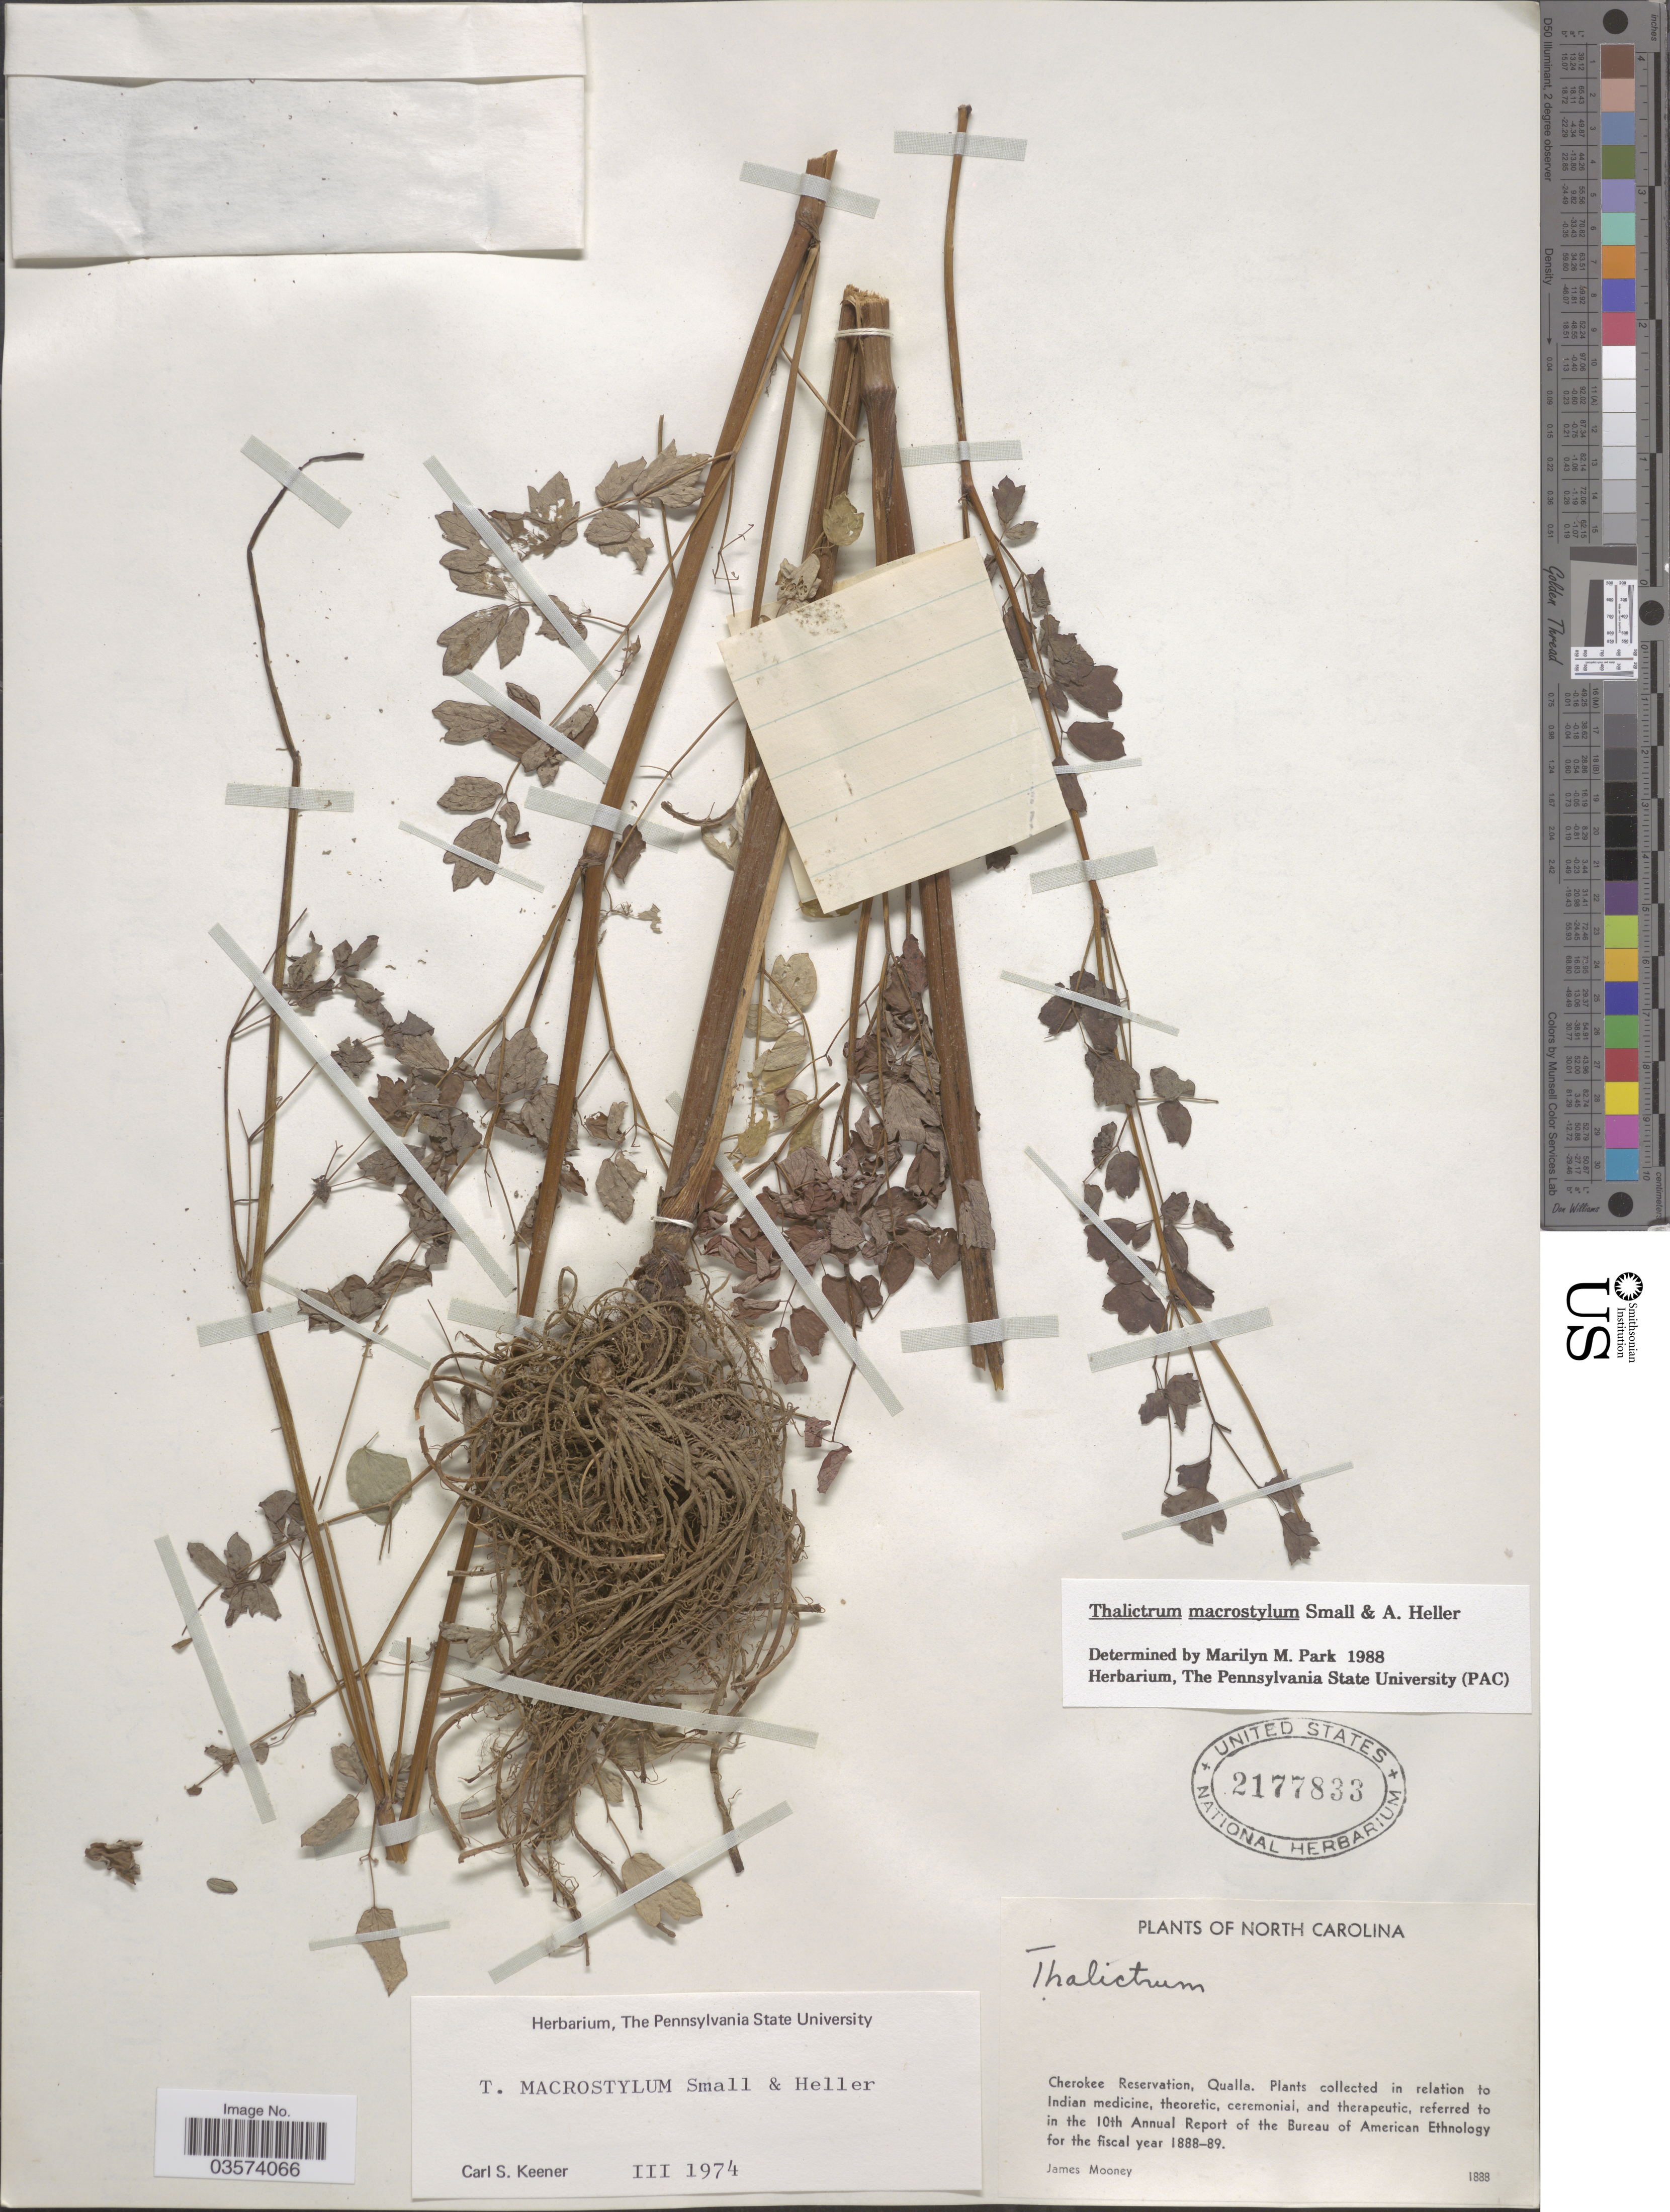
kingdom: Plantae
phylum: Tracheophyta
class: Magnoliopsida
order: Ranunculales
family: Ranunculaceae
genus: Thalictrum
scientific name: Thalictrum macrostylum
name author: Small & A. Heller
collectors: J. Mooney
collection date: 1888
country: United States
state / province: North Carolina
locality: Cherokee Reservation, Qualla.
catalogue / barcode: US 2177833